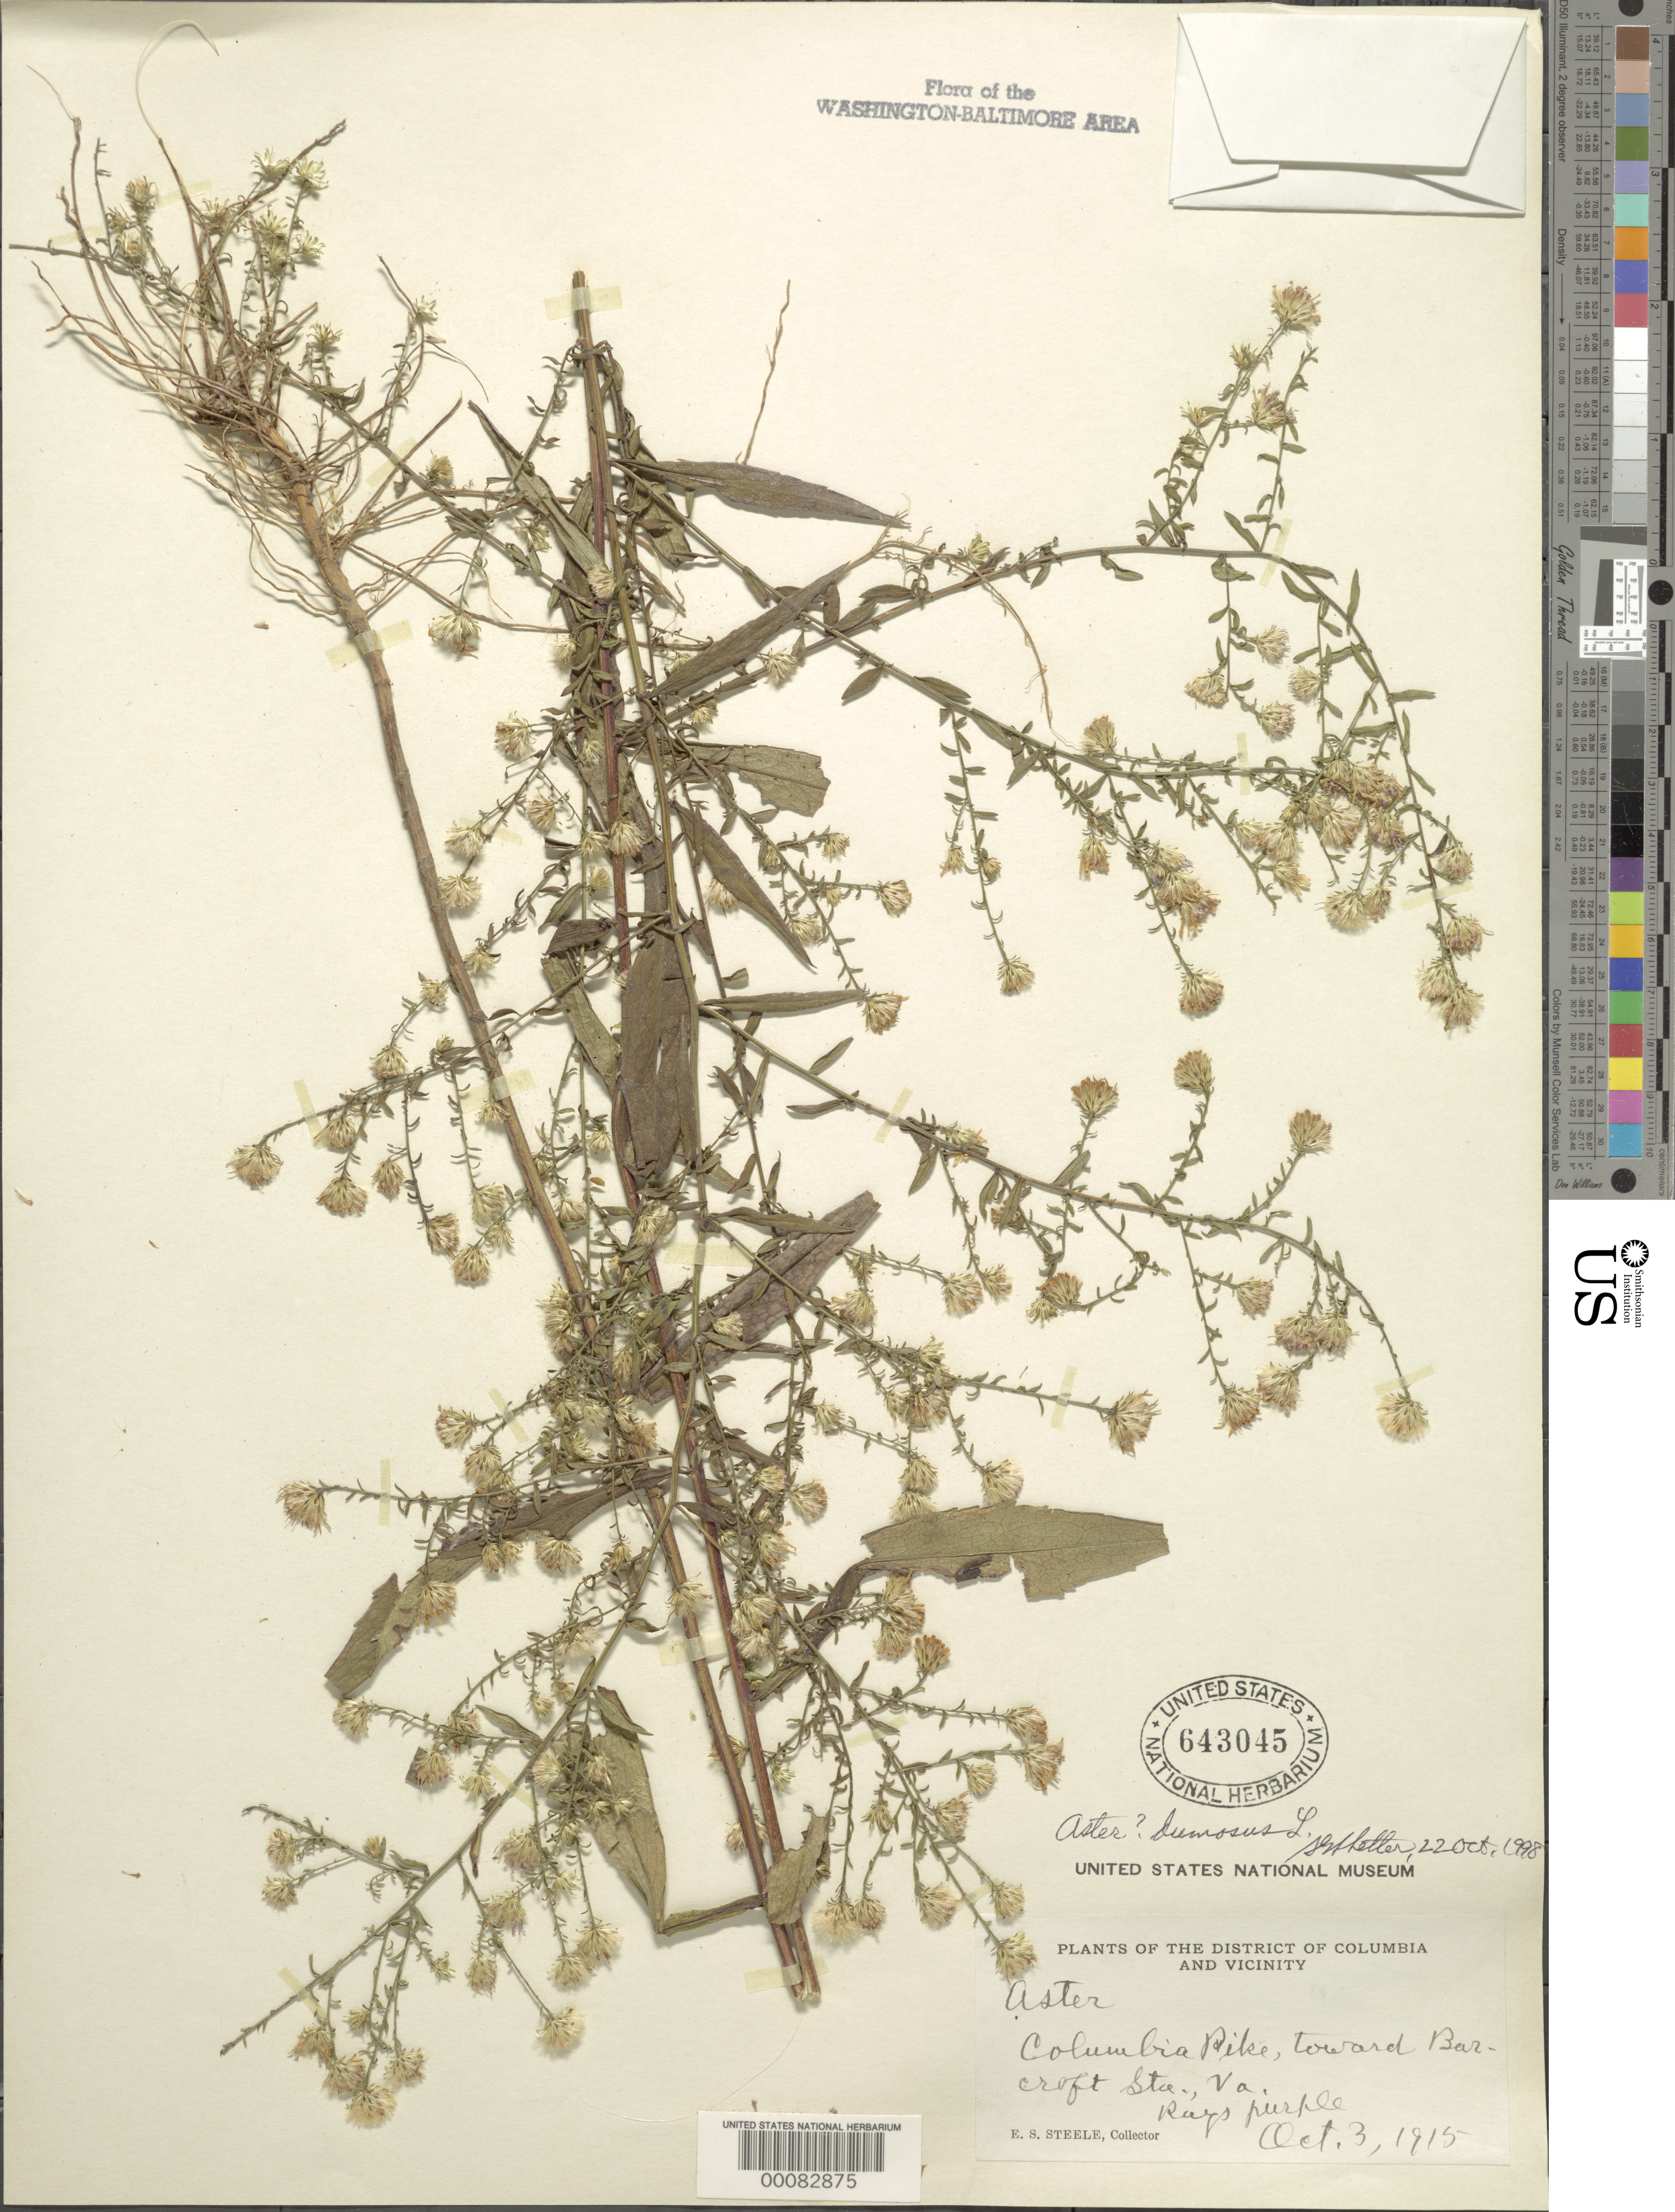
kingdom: Plantae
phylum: Tracheophyta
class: Magnoliopsida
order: Asterales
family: Asteraceae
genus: Symphyotrichum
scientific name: Symphyotrichum dumosum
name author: (L.) G.L. Nesom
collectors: E. Steele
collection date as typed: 03 Oct 1915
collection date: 1915-10-03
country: United States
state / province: Virginia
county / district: Arlington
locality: Columbia Pike toward Barcroft Station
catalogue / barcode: US 643045